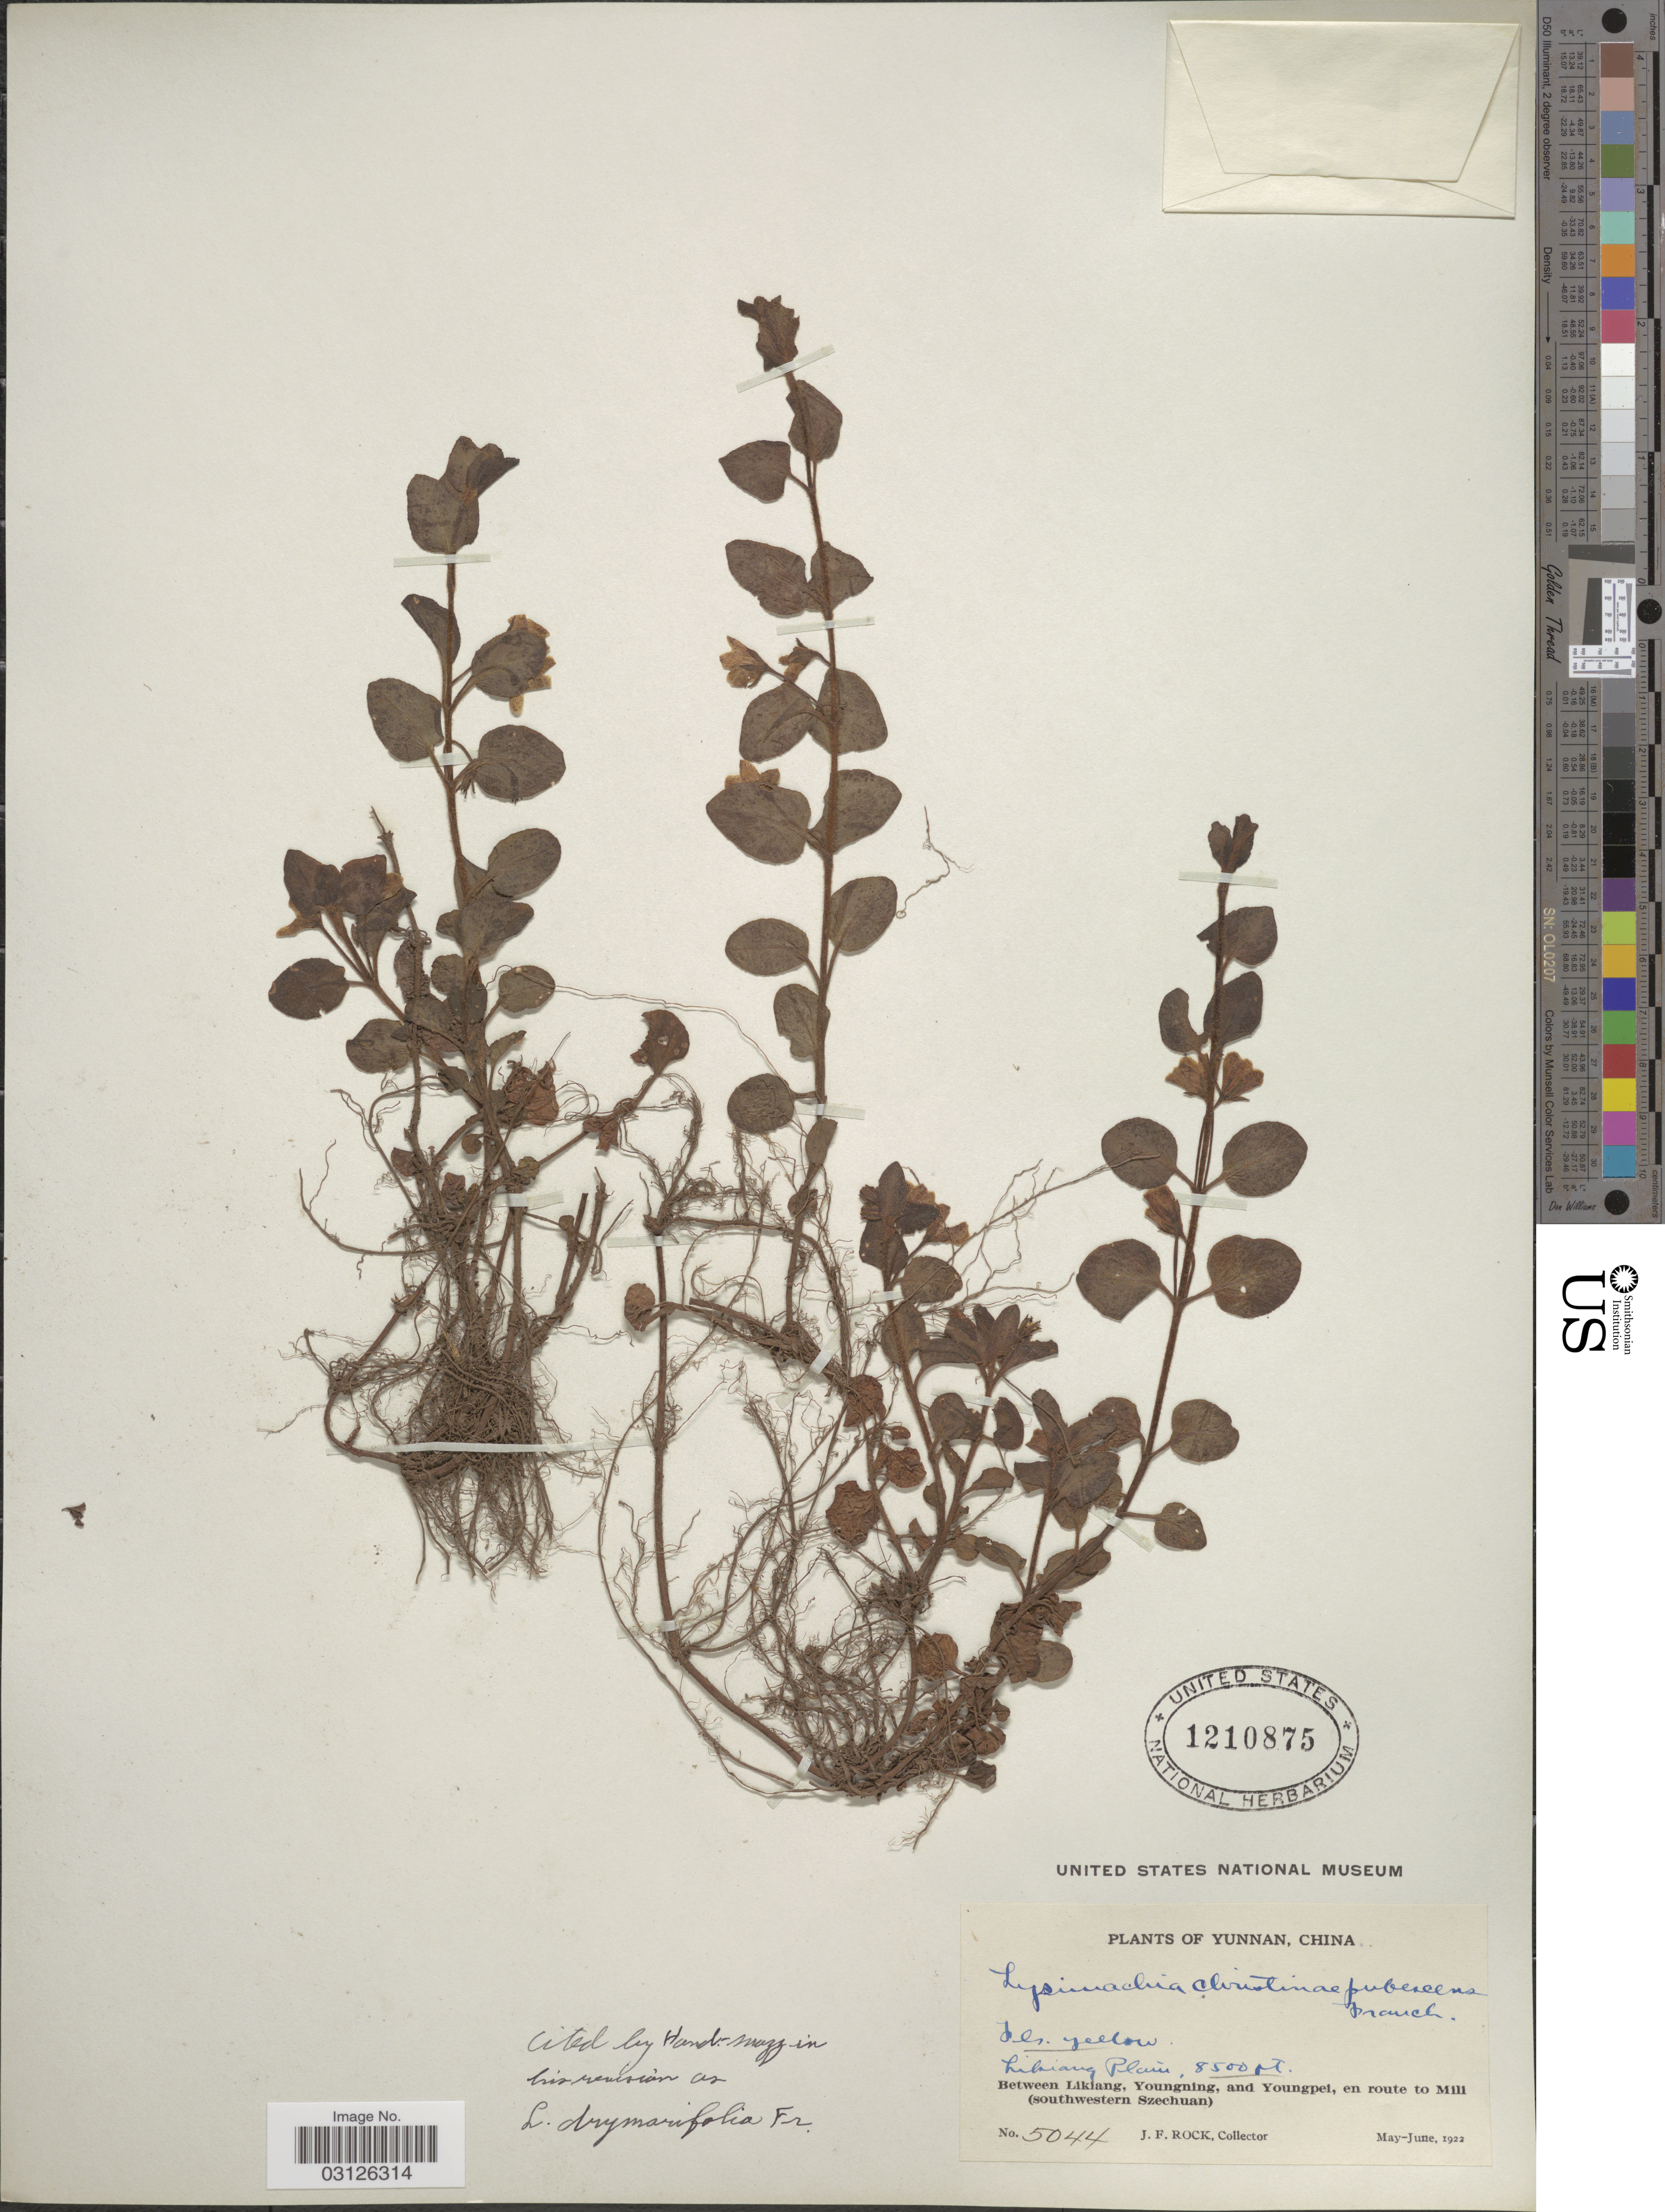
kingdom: Plantae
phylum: Tracheophyta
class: Magnoliopsida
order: Ericales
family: Primulaceae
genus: Lysimachia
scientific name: Lysimachia drynarifolia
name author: Franch.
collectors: J. Rock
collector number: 5044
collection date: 1922-05/1922-06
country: China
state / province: Yunnan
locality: Likiang Plain. Between Likiang, Youngning, and Youngpei, en route to Mili (southwestern Szechuan.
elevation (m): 2591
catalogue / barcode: US 1210875